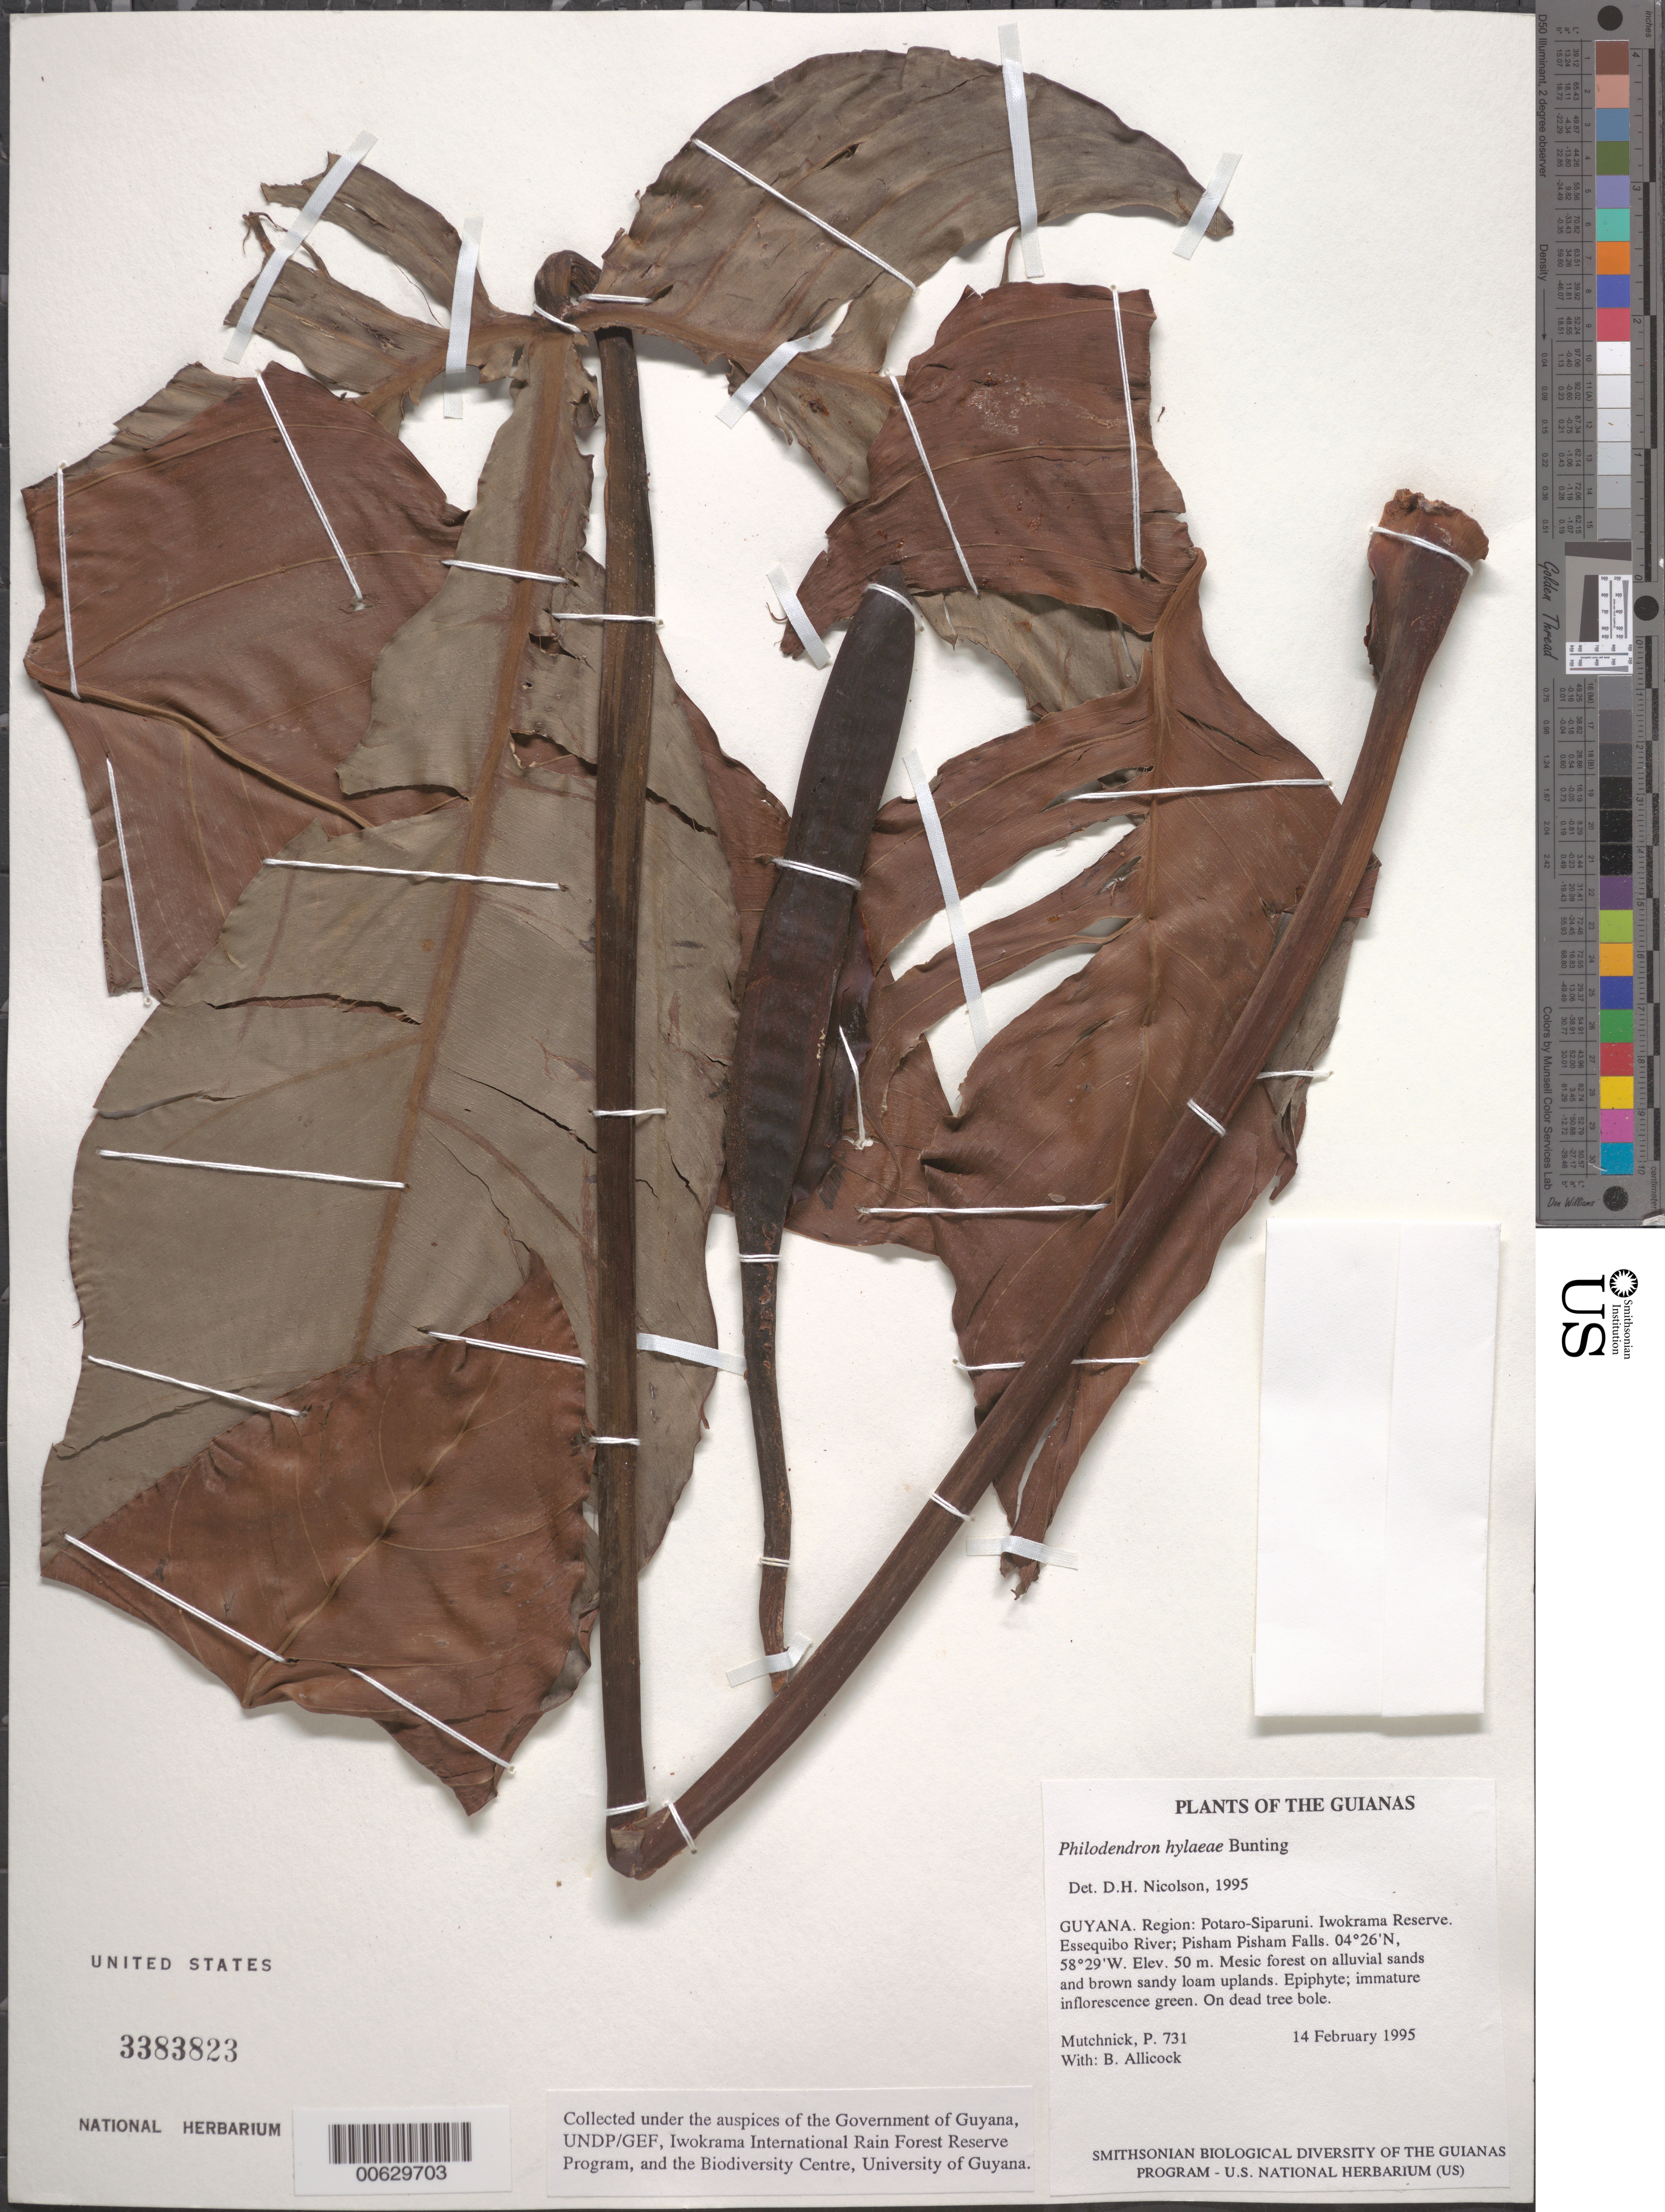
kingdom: Plantae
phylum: Tracheophyta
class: Liliopsida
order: Alismatales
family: Araceae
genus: Philodendron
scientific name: Philodendron hylaeae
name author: G.S. Bunting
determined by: Nicolson, Dan H.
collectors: P. Mutchnick & B. Allicock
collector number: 731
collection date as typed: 14 February 1995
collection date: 1995-02-14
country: Guyana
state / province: Potaro-Siparuni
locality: Iwokrama Reserve. Essequibo River; Pisham Pisham Falls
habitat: Mesic forest on alluvial sands and brown sandy loam uplands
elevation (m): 50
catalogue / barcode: US 3383823